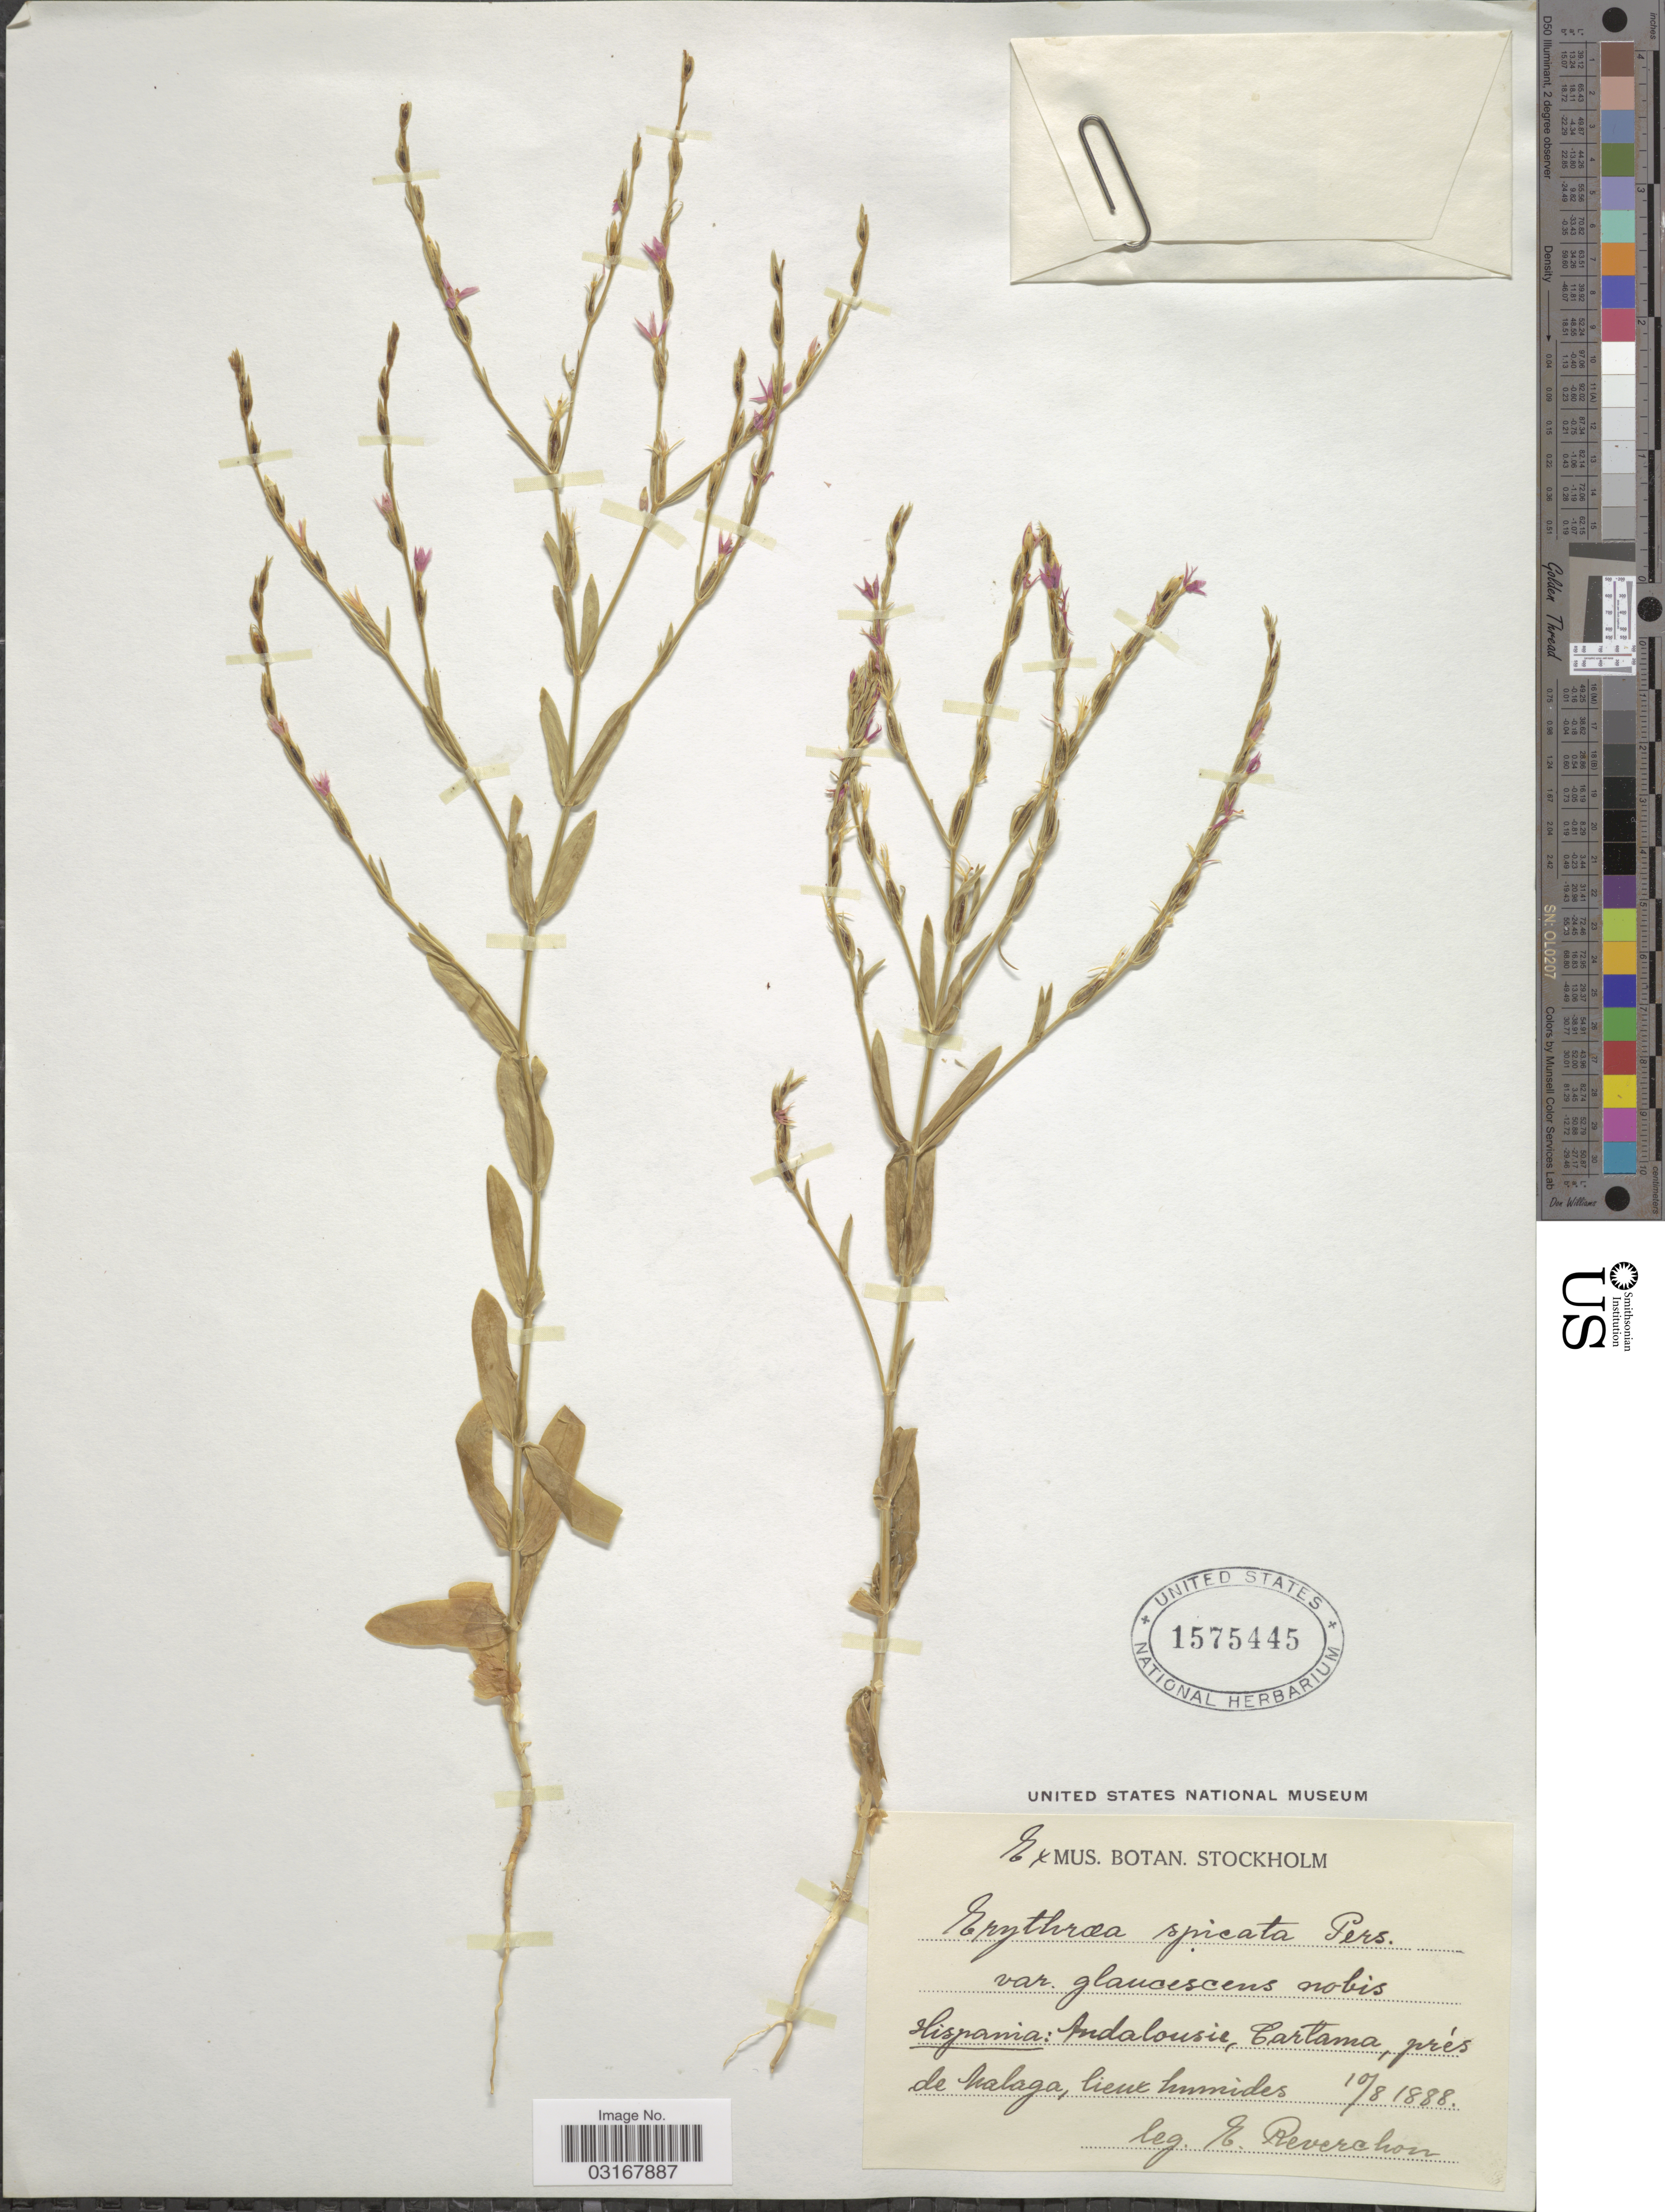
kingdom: Plantae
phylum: Tracheophyta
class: Magnoliopsida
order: Gentianales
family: Gentianaceae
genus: Centaurium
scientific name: Centaurium spicatum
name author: (L.) Fritsch ex Janch.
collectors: E. Reverchon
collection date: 1888-08-10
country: Spain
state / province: Andalucía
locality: Hispania: Andalousie, Cartama, prés de Malaga, lieux humides.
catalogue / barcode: US 1575445